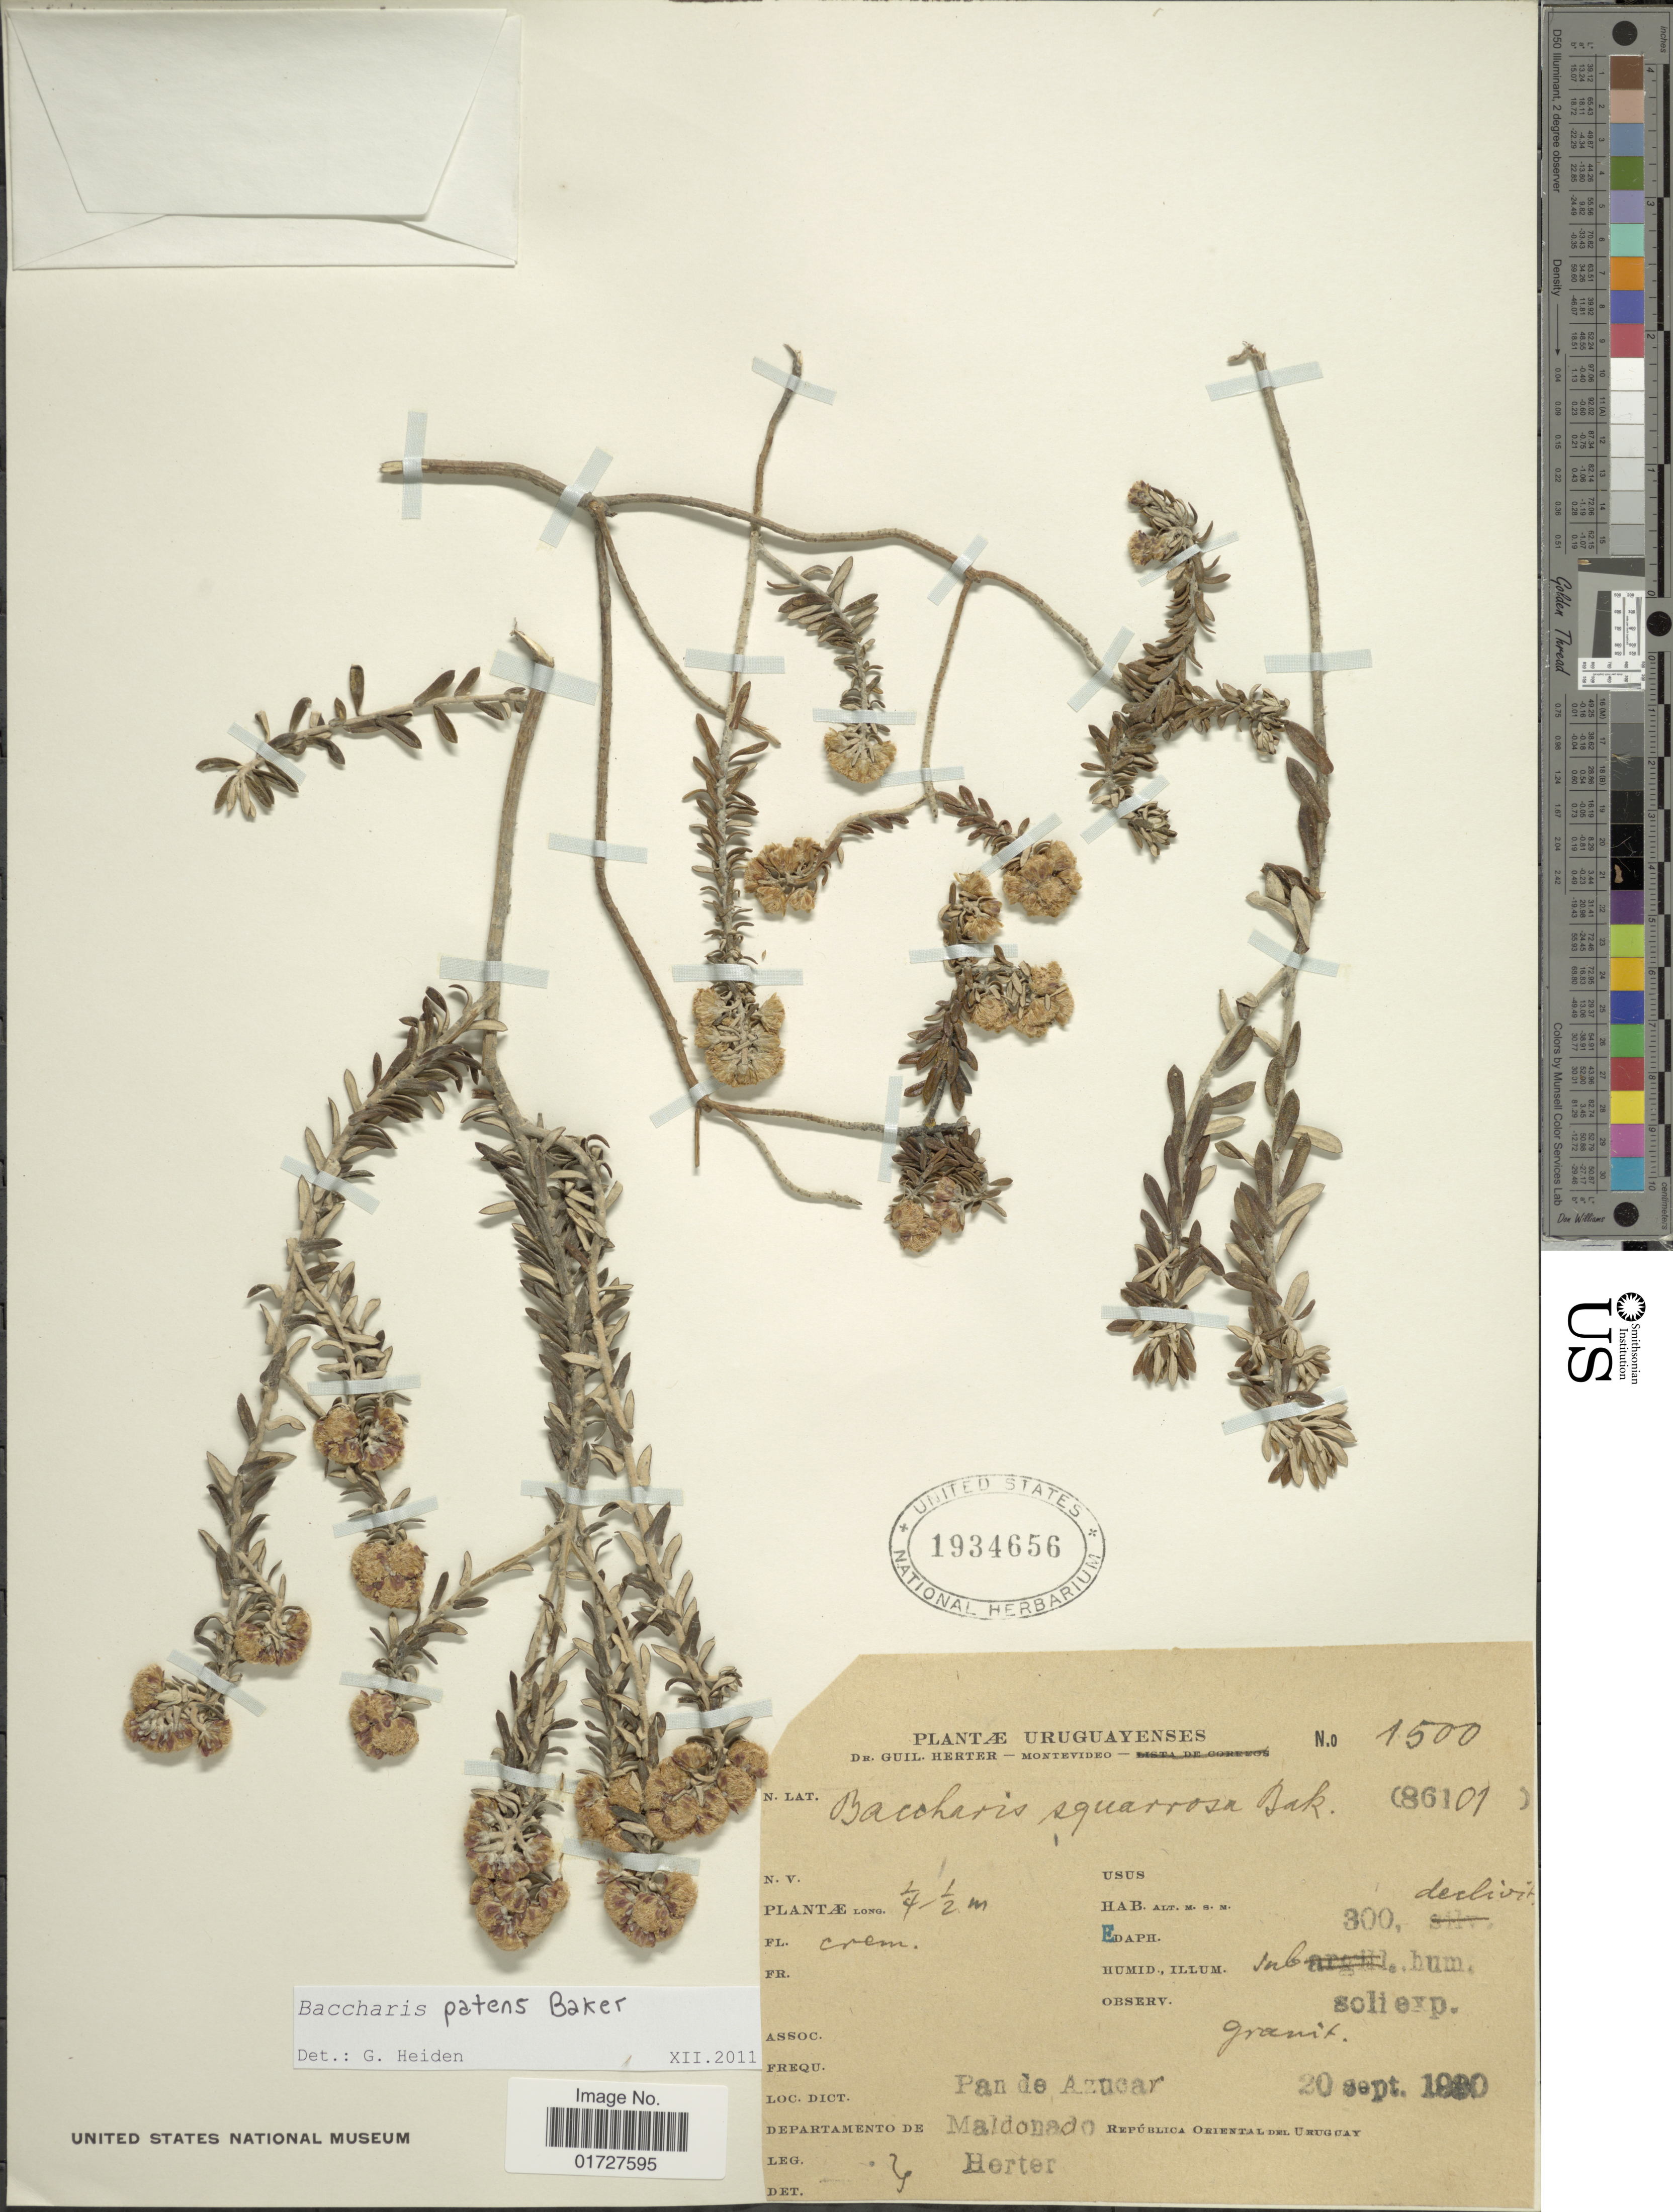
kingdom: Plantae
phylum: Tracheophyta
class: Magnoliopsida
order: Asterales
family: Asteraceae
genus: Baccharis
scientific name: Baccharis patens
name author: Baker in Mart.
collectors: W. G. Herter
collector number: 1500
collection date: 1920-09-20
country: Uruguay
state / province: Maldonado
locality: Pan de Azucar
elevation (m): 300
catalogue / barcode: US 1934656